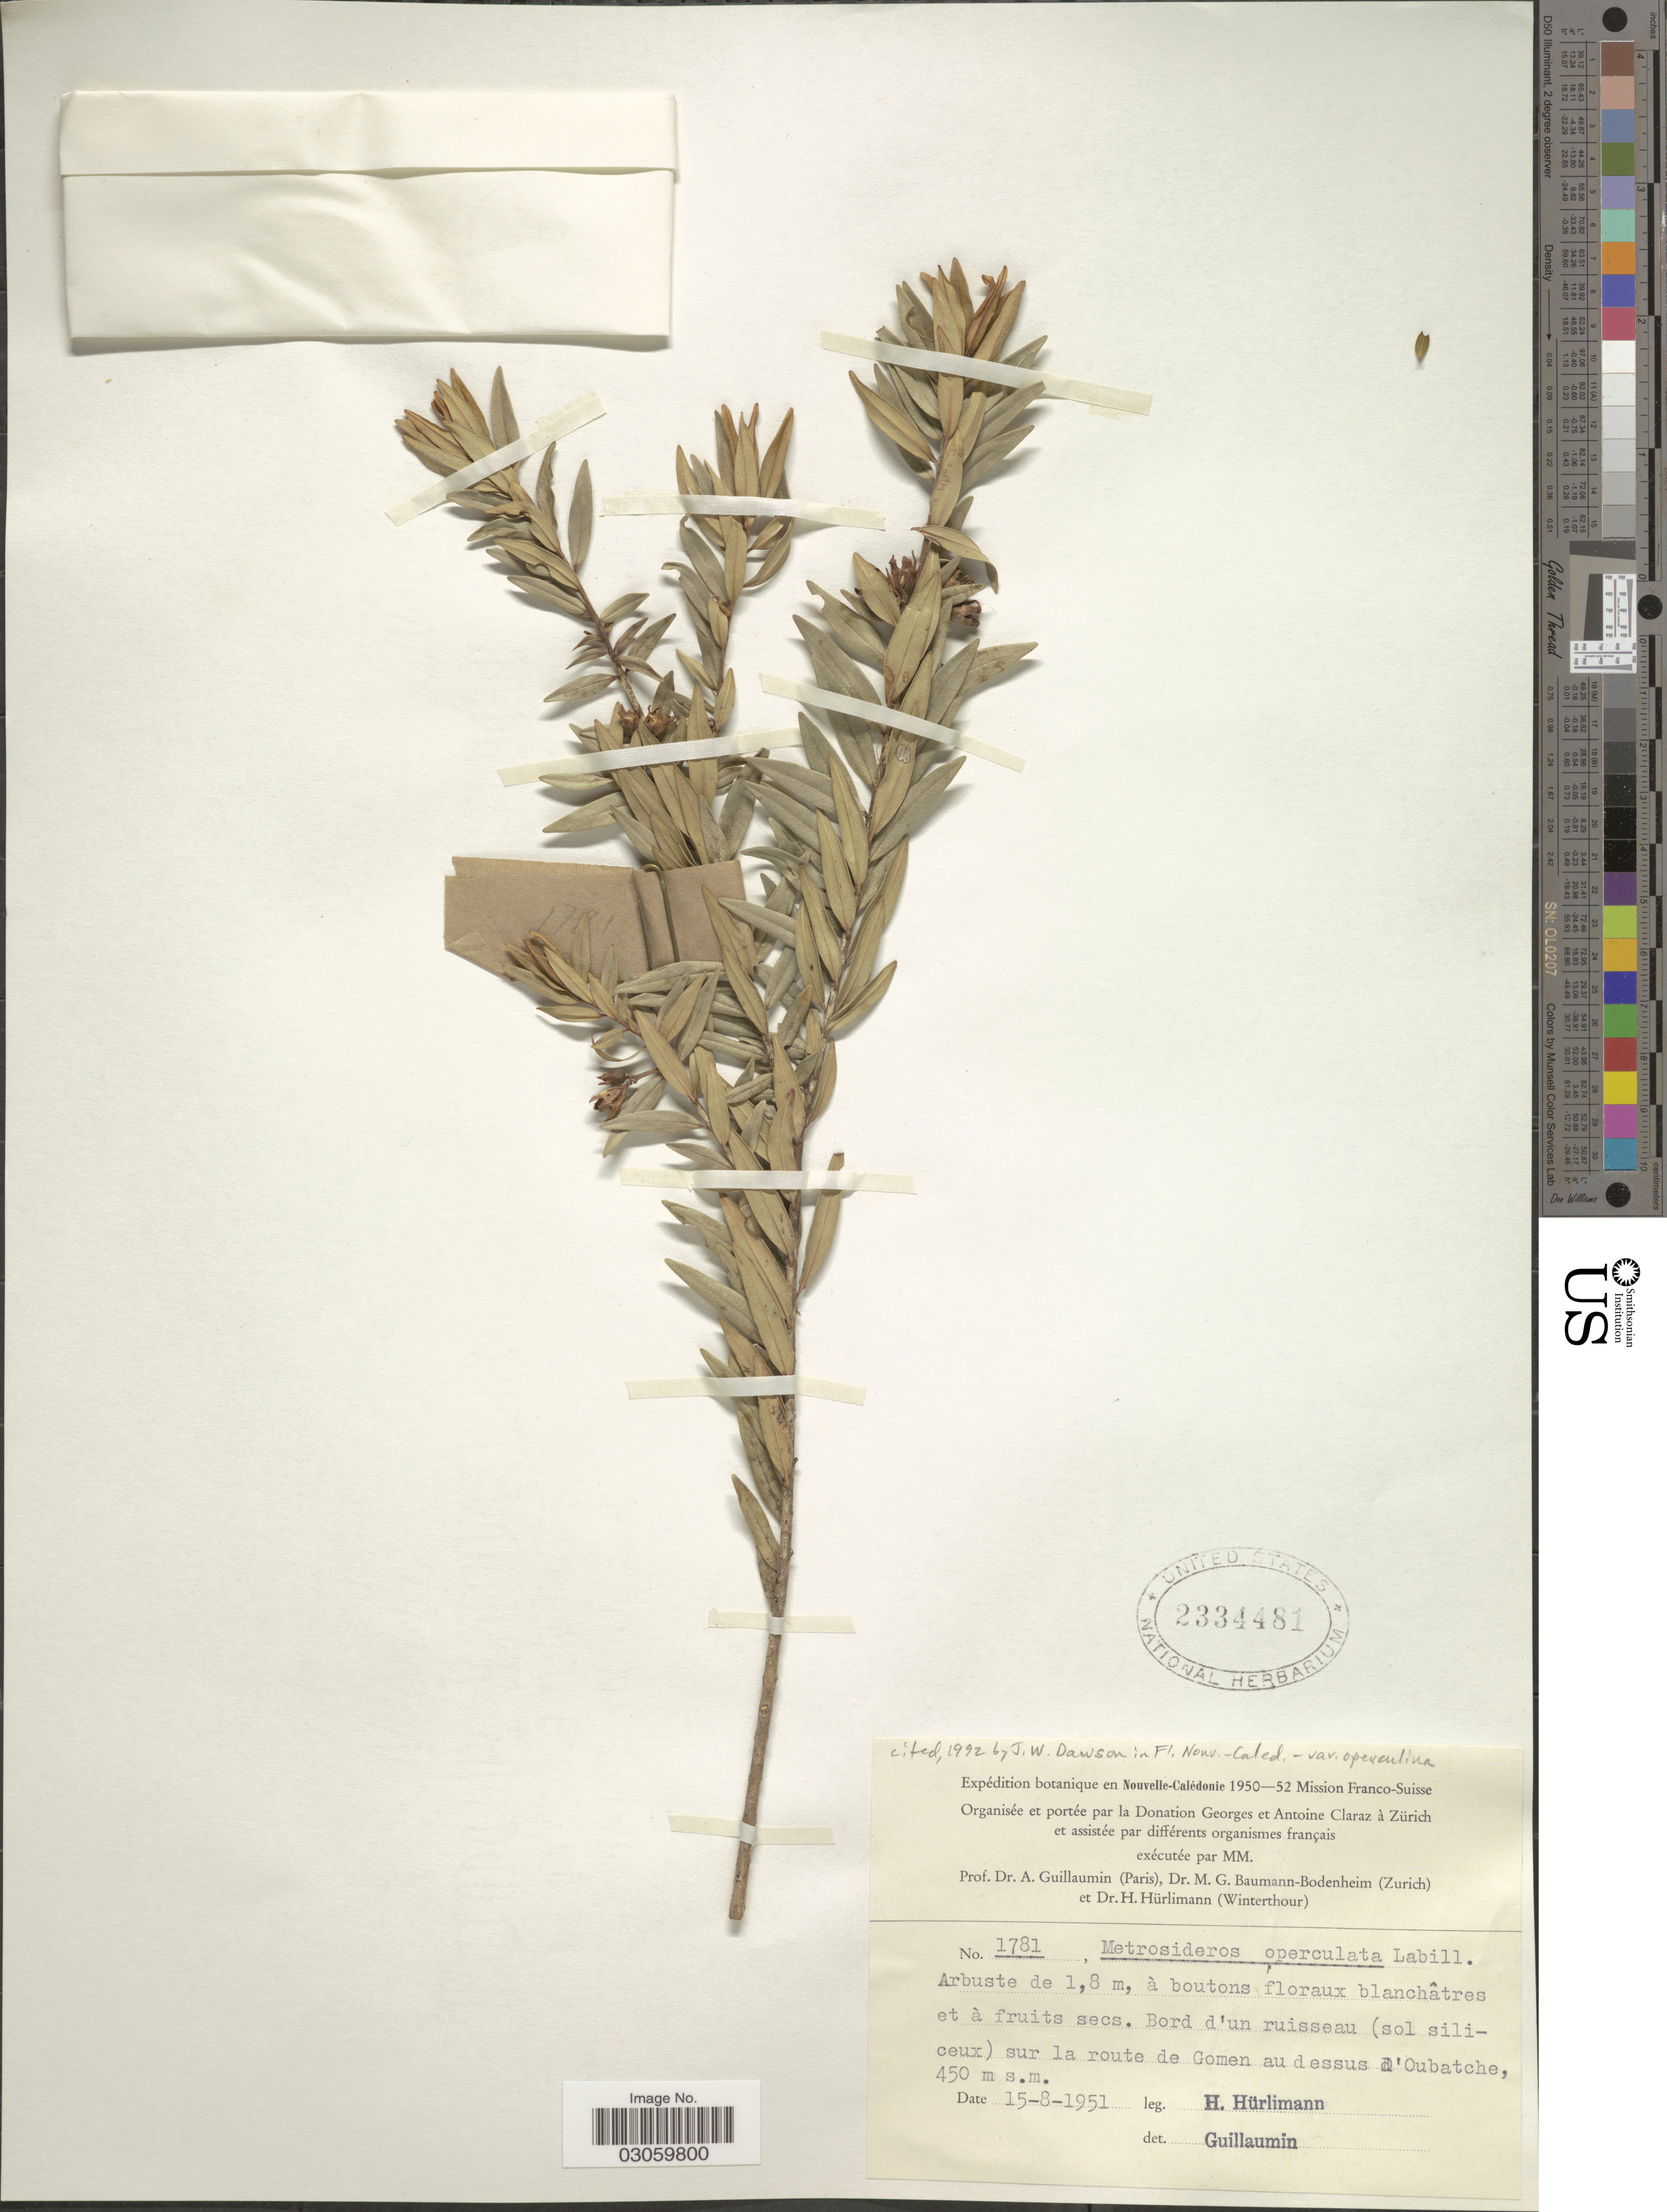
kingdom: Plantae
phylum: Tracheophyta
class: Magnoliopsida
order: Myrtales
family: Myrtaceae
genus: Metrosideros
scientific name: Metrosideros operculata var. operculata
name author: Labill.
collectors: H. Hürlimann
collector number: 1781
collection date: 1951-08-15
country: New Caledonia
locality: Sur la route de Gomen au dessus d'Oubatche.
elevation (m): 450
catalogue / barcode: US 2334481